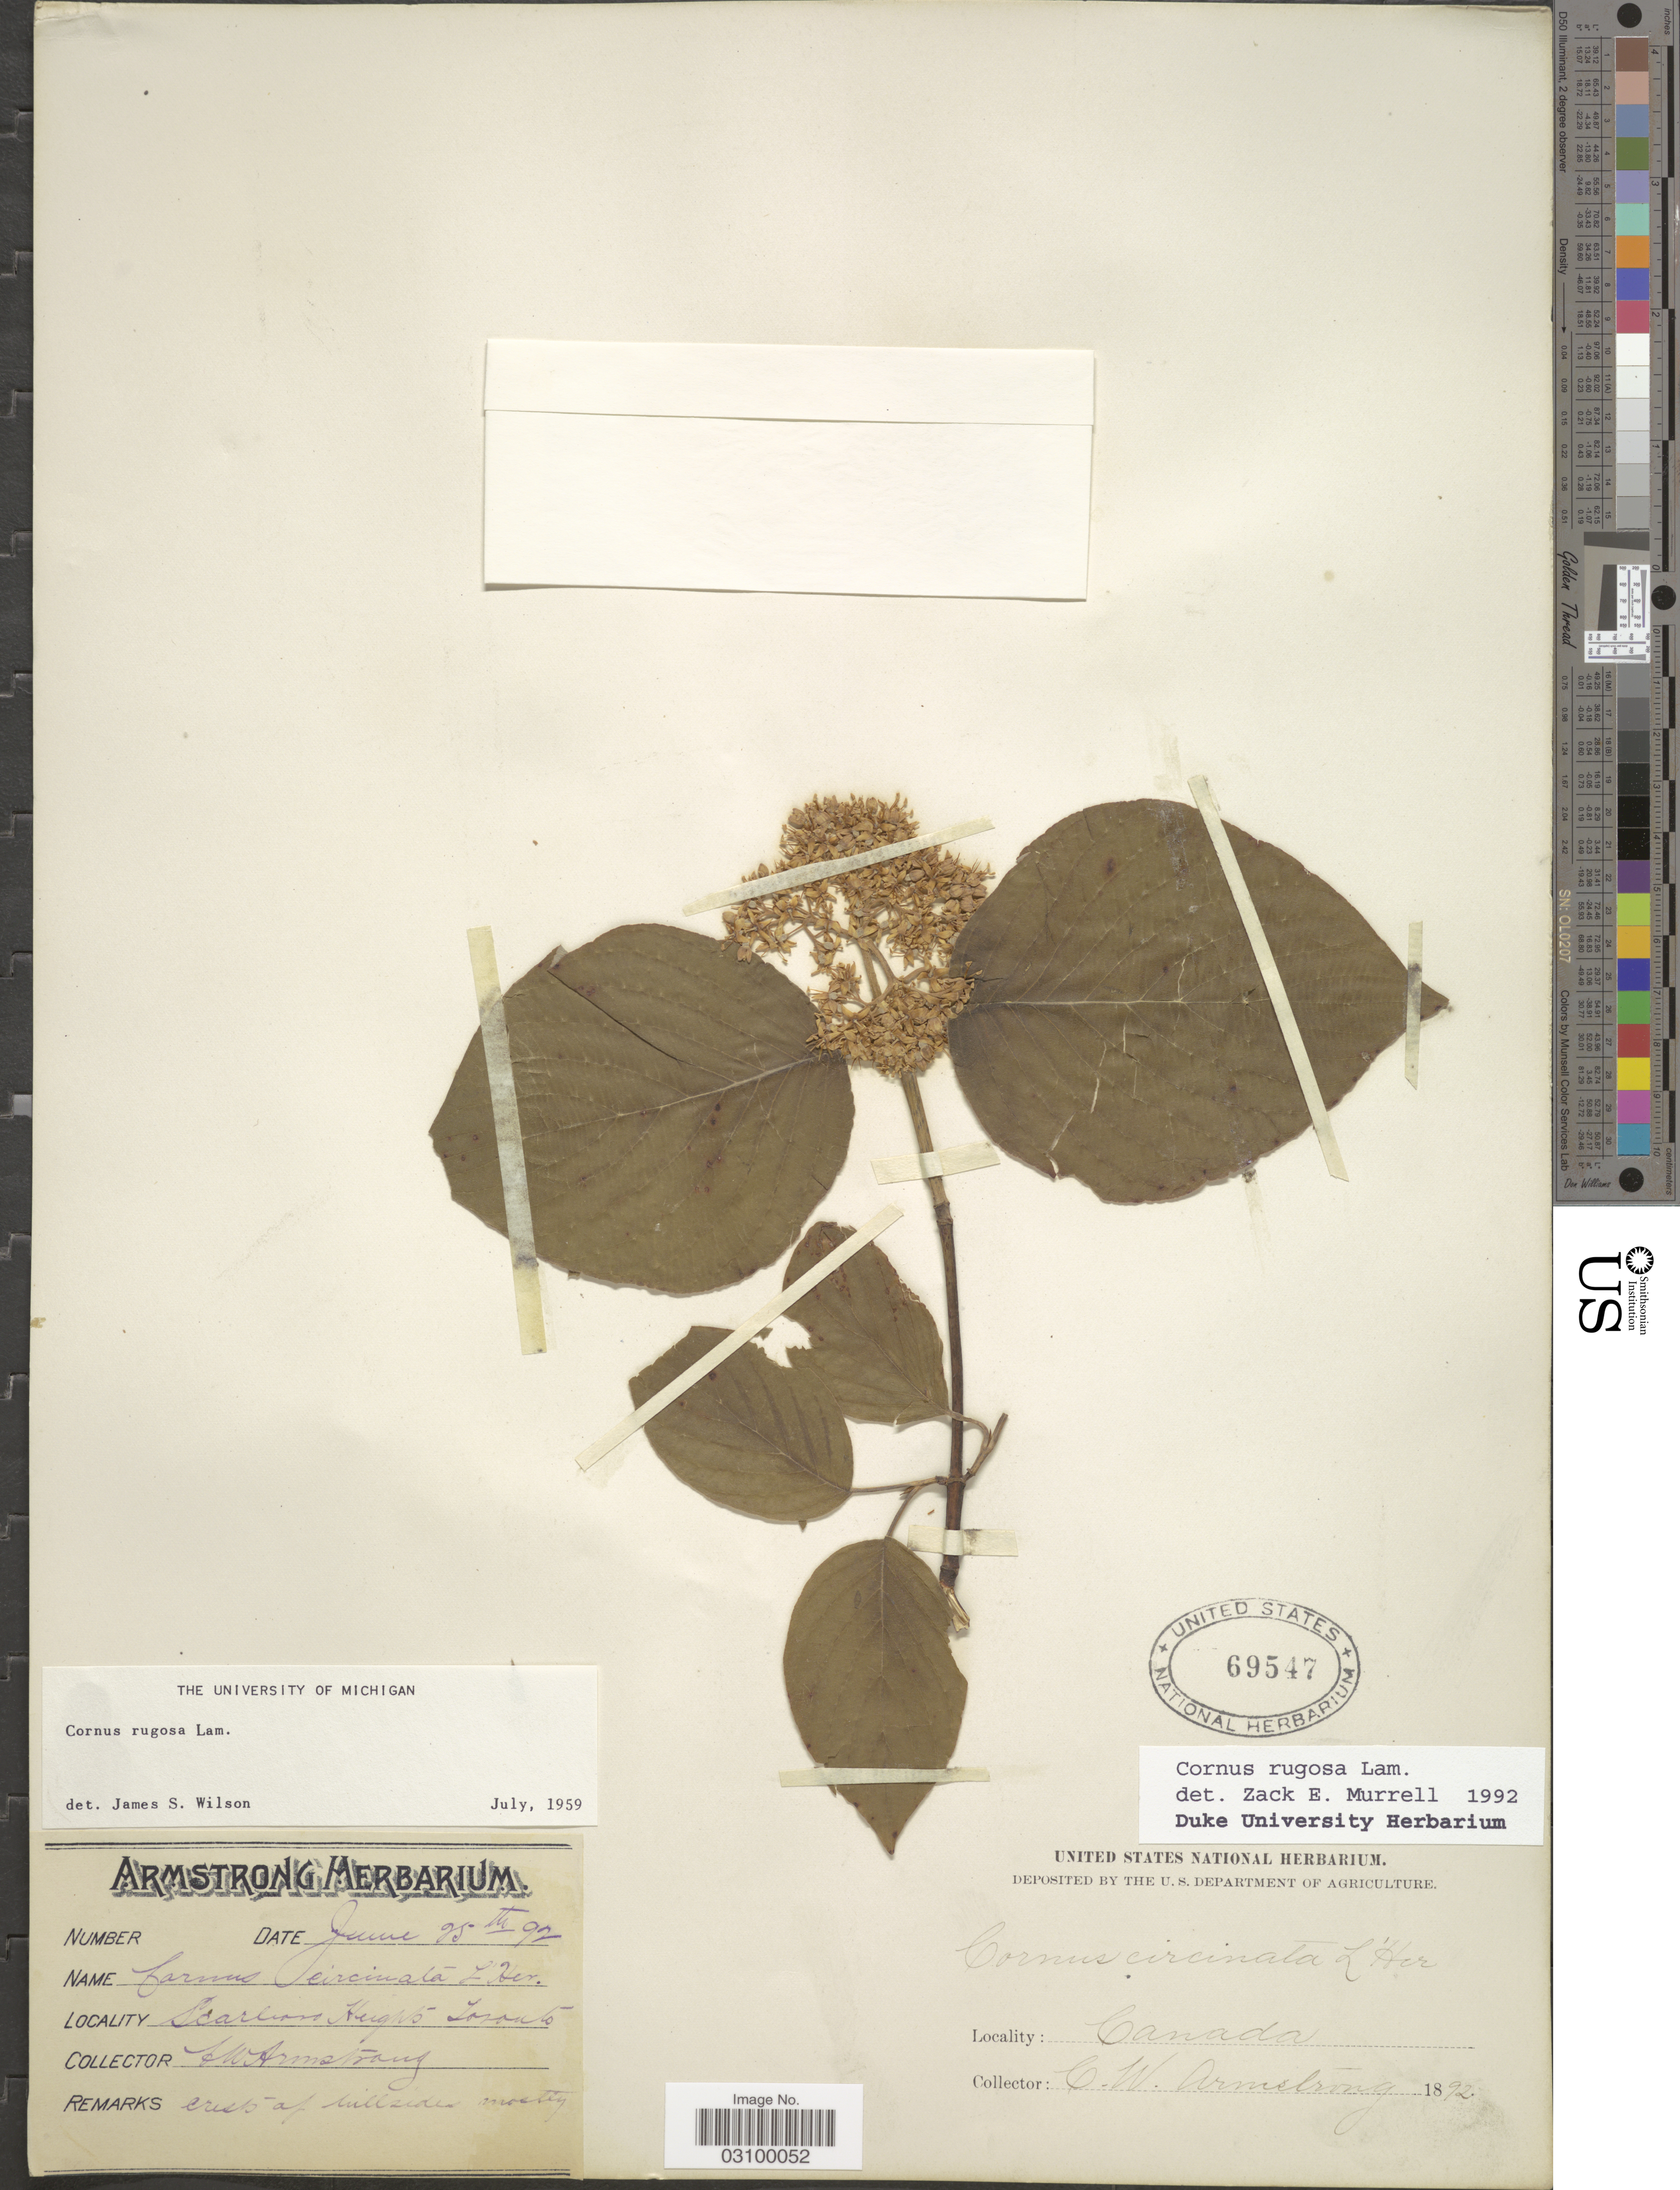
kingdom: Plantae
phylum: Tracheophyta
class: Magnoliopsida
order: Cornales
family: Cornaceae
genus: Cornus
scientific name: Cornus rugosa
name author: Lam.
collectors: C. W. Armstrong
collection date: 1892-06-25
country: Canada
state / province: Ontario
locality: Scarborough Heights Toronto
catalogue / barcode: US 69547